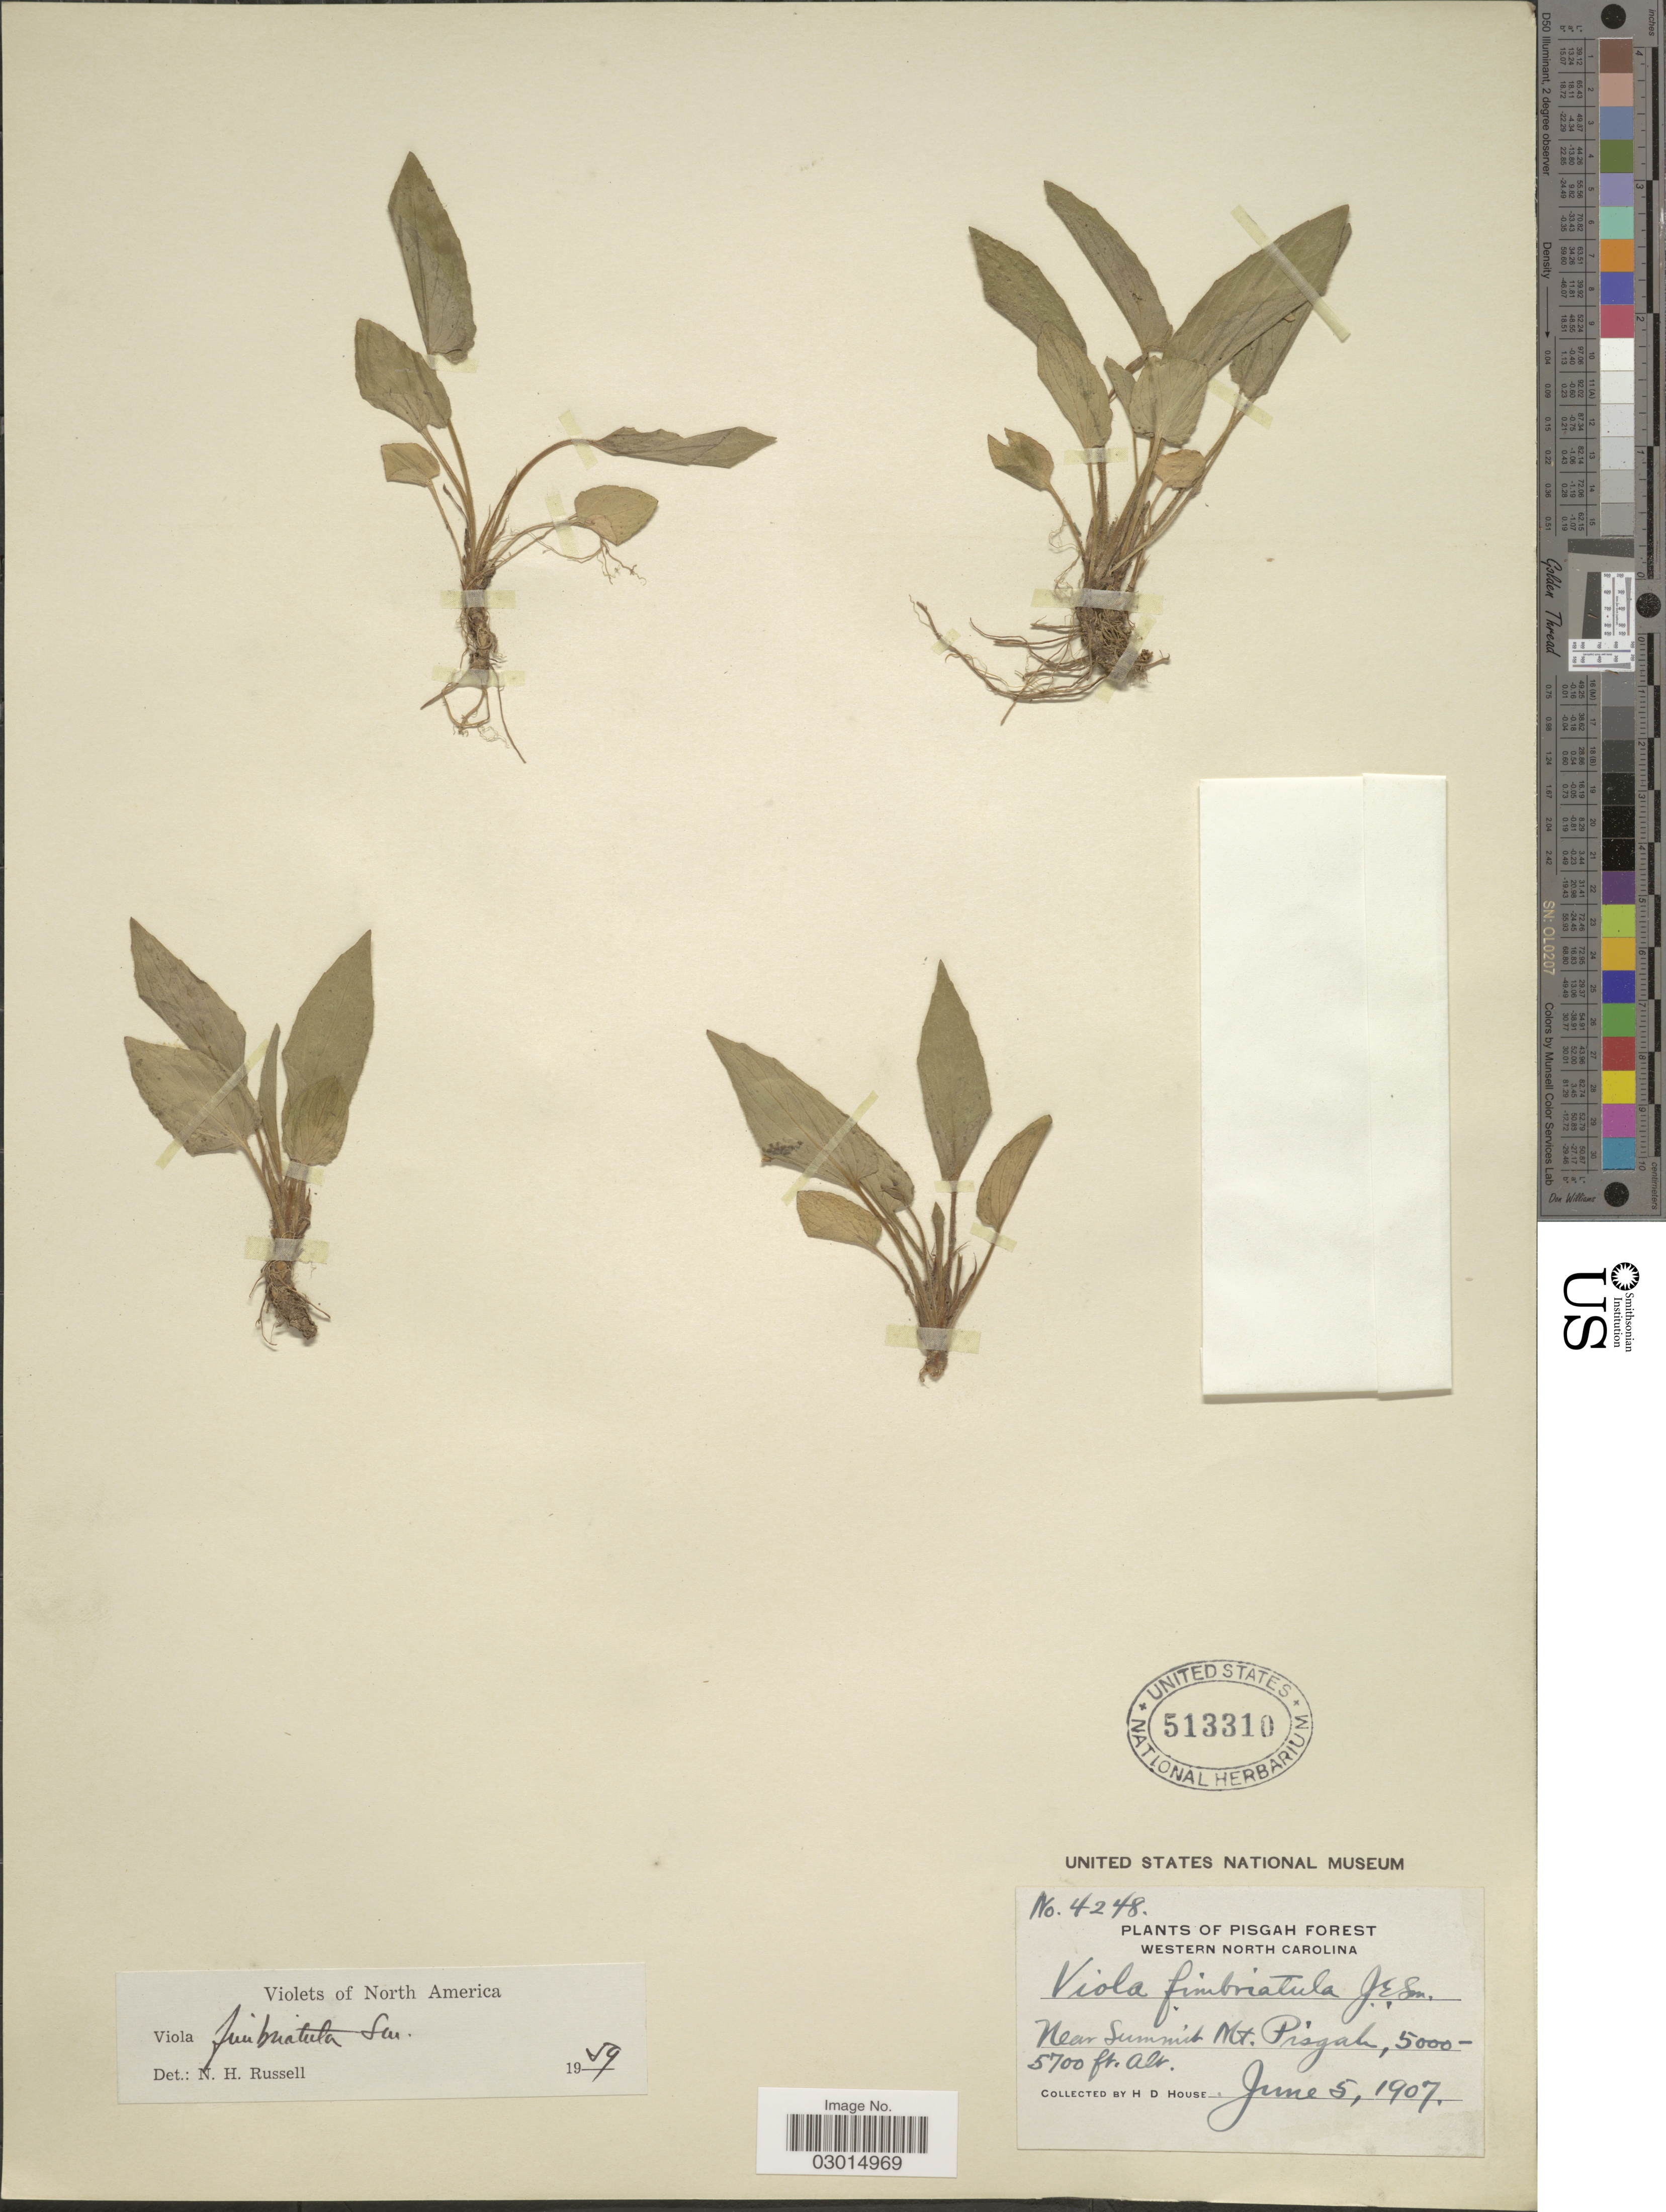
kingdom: Plantae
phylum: Tracheophyta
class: Magnoliopsida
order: Malpighiales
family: Violaceae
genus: Viola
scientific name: Viola fimbriatula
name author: Small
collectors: H. D. House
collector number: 4248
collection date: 1907-06-05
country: United States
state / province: North Carolina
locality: Pisgah Forest. Western North Carolina. Near Summit Mt. Pisgah.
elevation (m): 1524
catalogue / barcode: US 513310